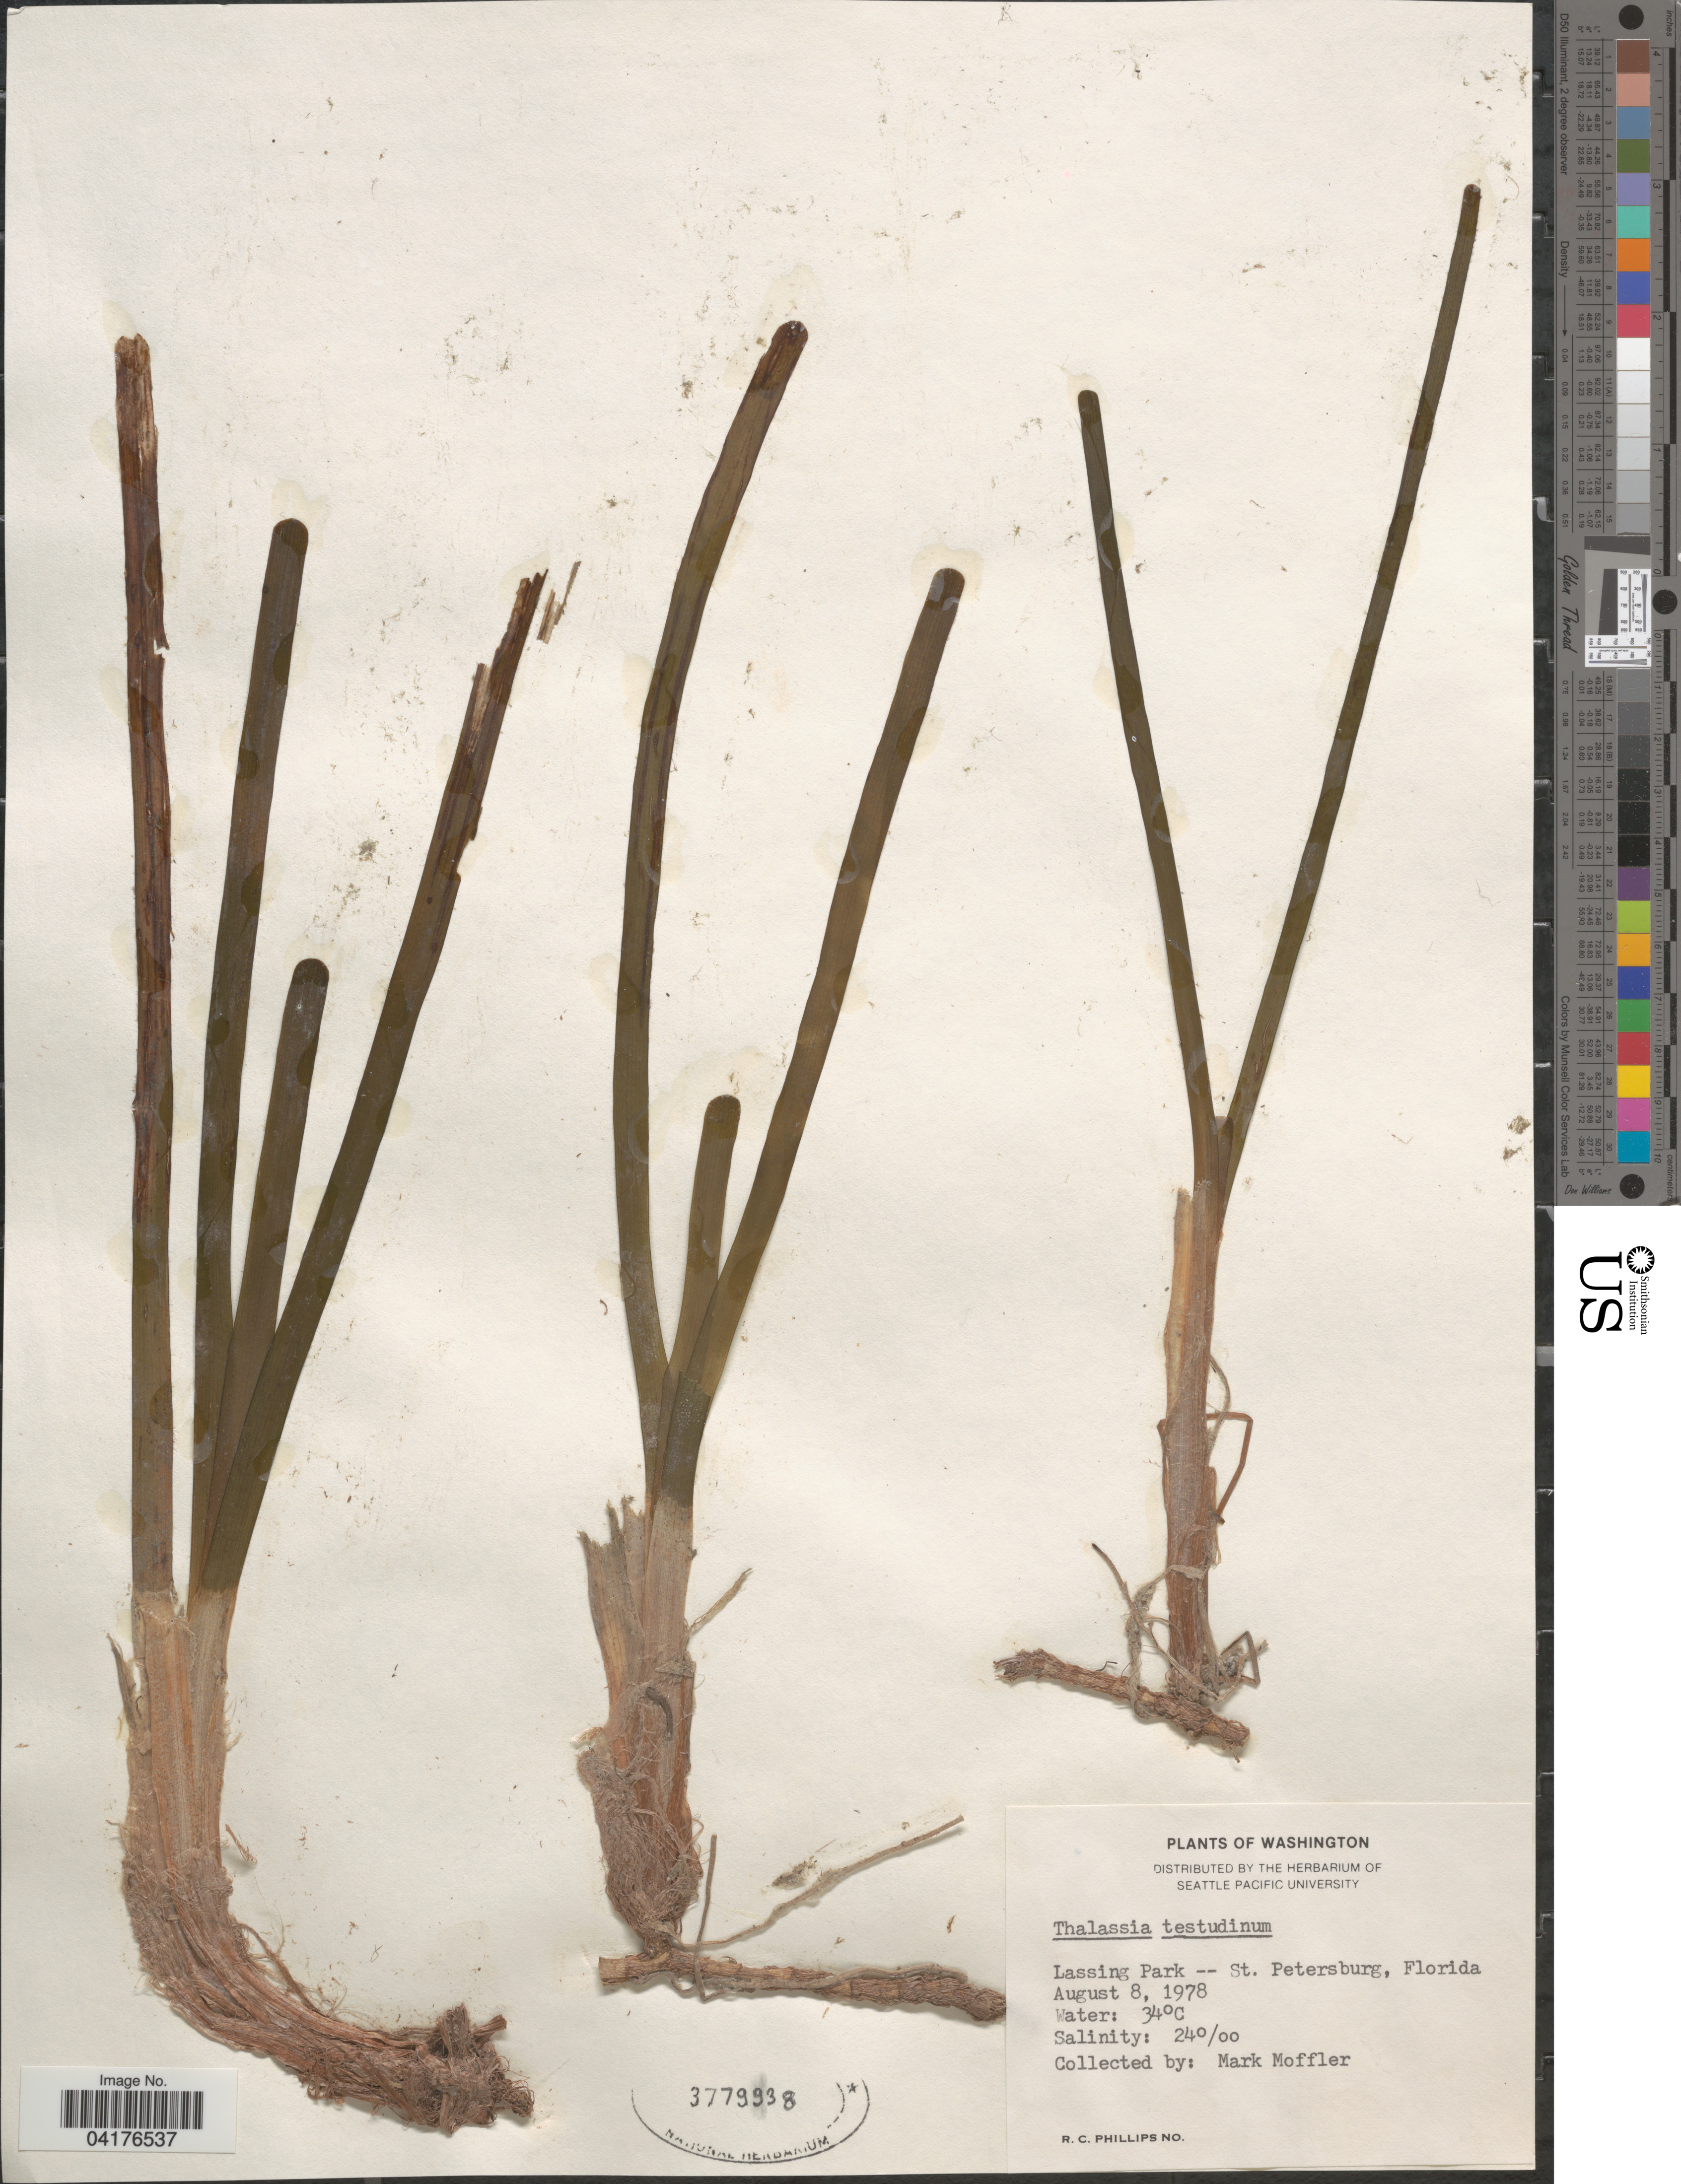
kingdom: Plantae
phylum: Tracheophyta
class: Liliopsida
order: Alismatales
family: Hydrocharitaceae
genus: Thalassia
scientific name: Thalassia testudinum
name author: Banks & Sol. ex K.D. Koenig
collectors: M. Moffler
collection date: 1978-08-08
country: United States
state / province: Florida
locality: Lassing Park -- St. Petersburg.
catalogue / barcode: US 3779938